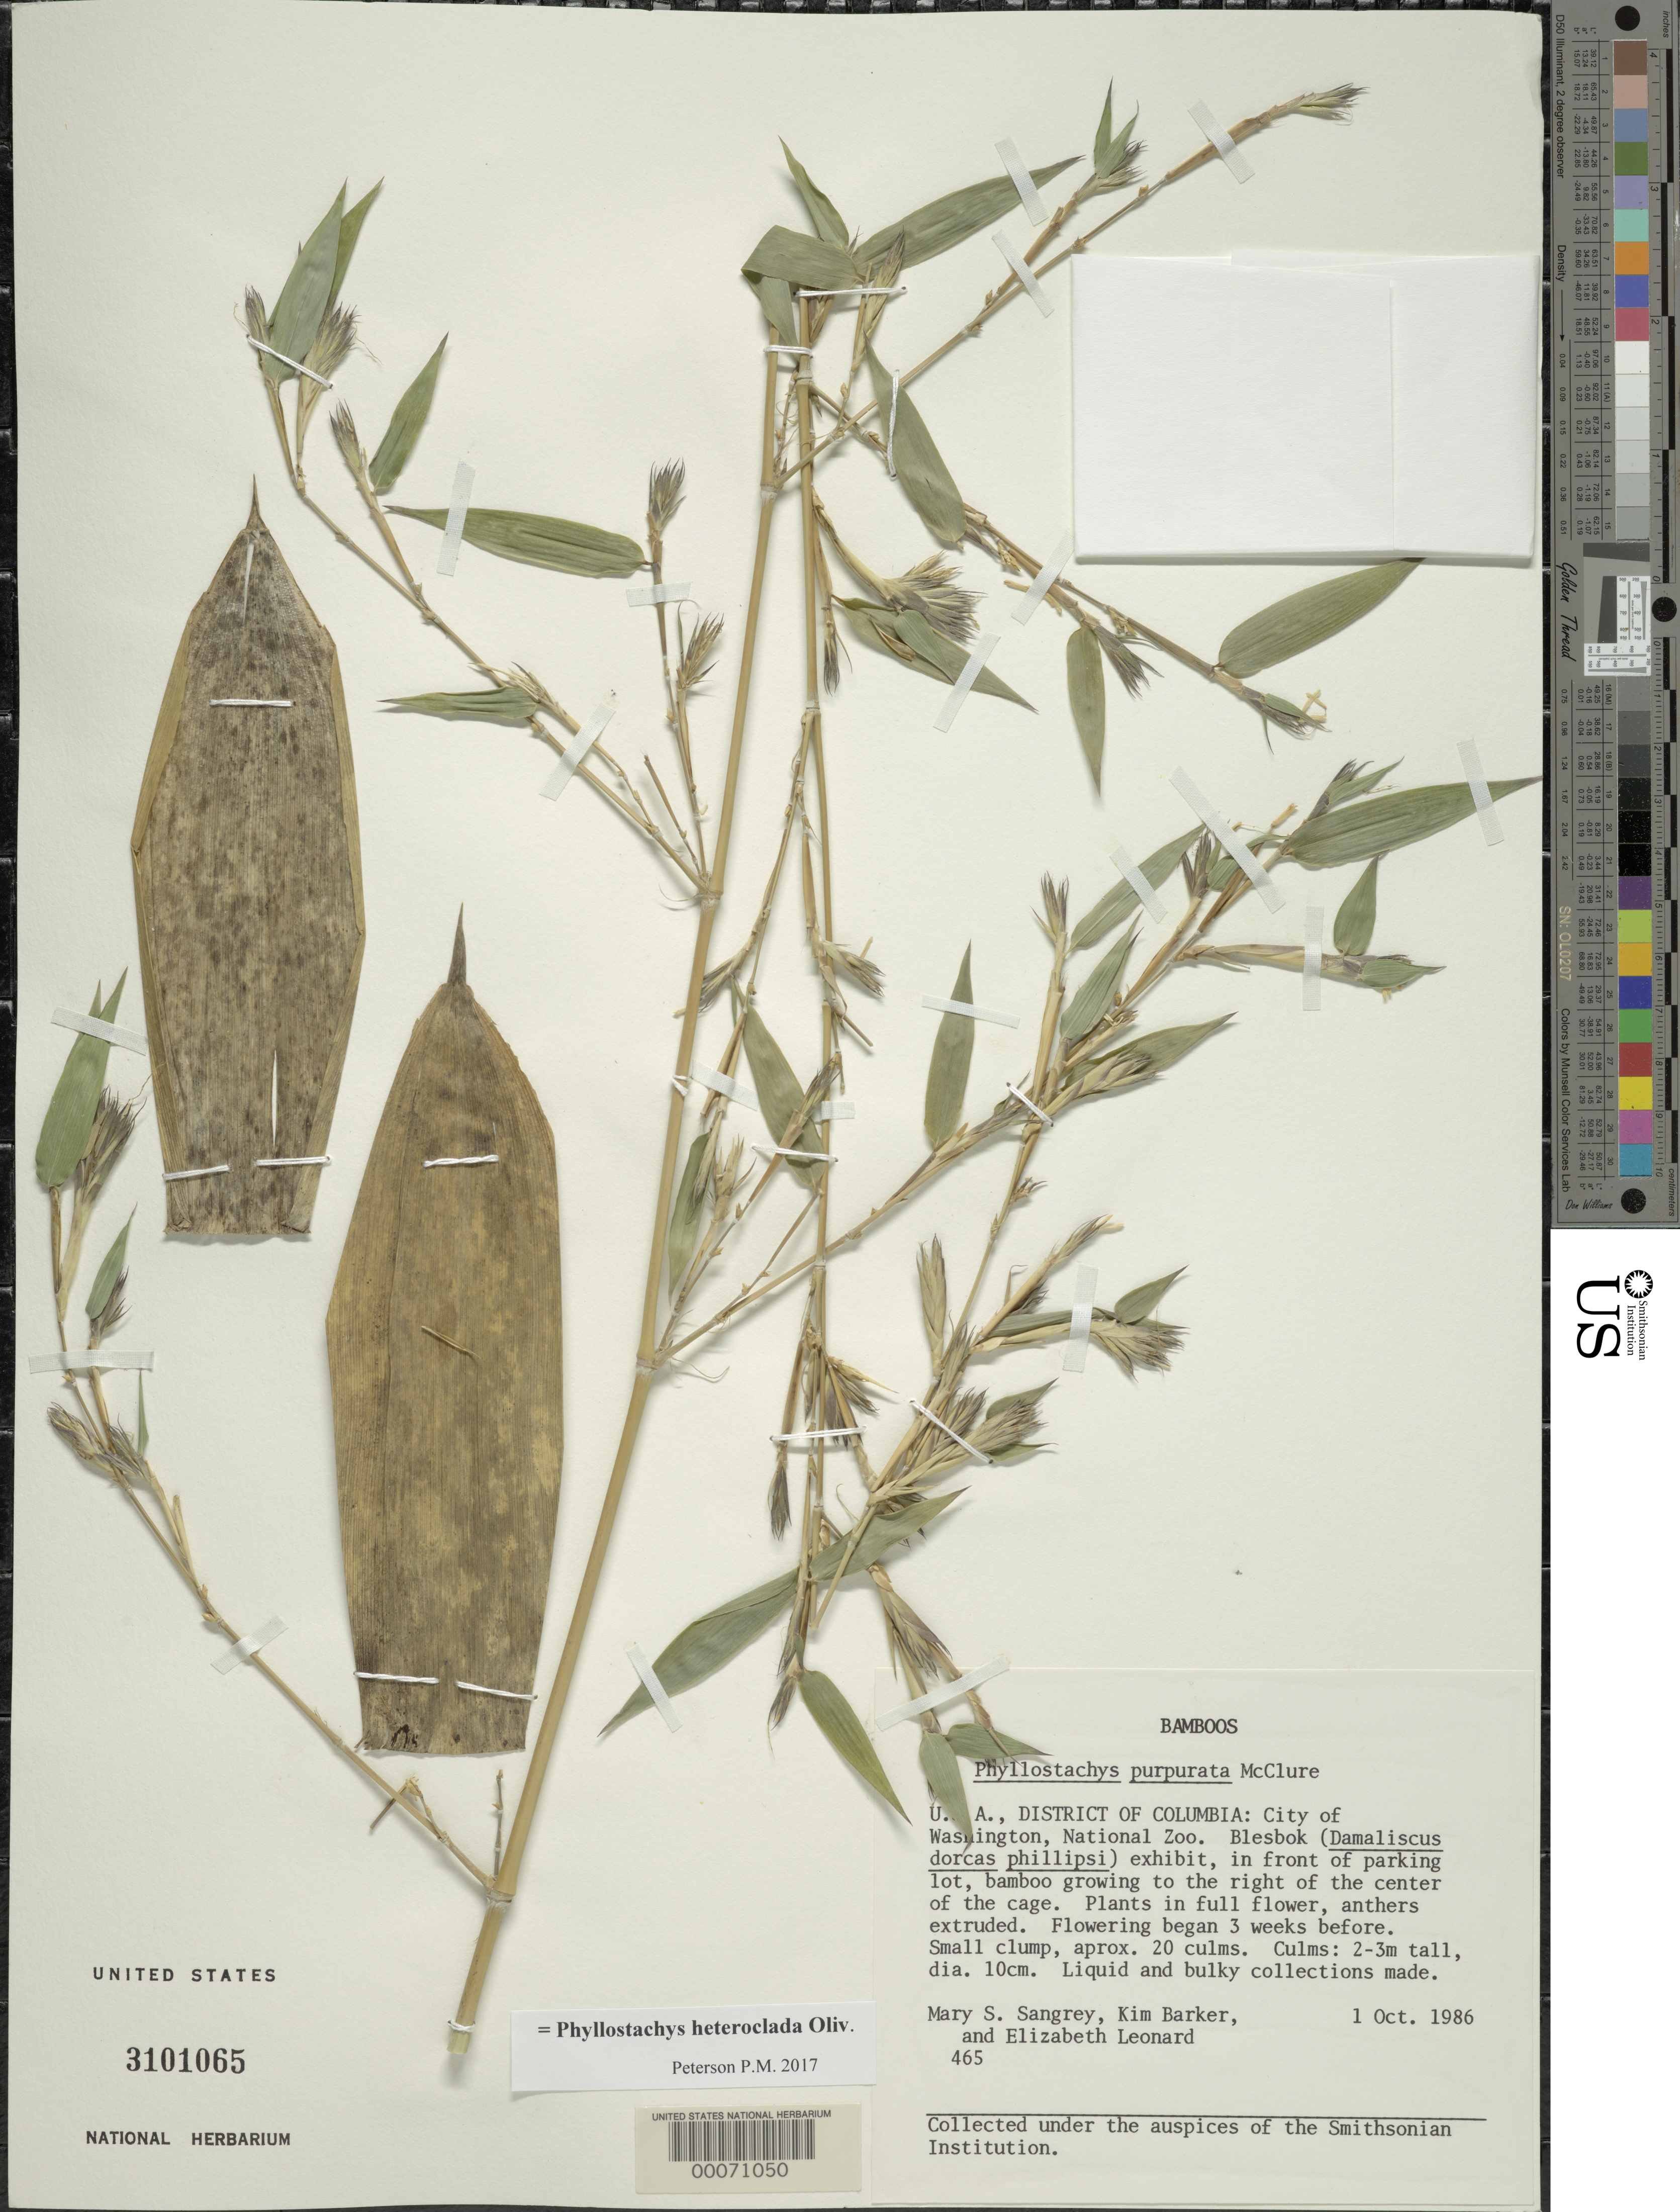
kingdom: Plantae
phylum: Tracheophyta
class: Liliopsida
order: Poales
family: Poaceae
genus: Phyllostachys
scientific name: Phyllostachys heteroclada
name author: Oliv.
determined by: Poaceae Reorganization Project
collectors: M. S. Sangrey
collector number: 465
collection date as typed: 01 Oct 1986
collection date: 1986-10-01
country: United States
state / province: District of Columbia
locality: City of Washington, National Zoo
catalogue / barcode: US 3101065